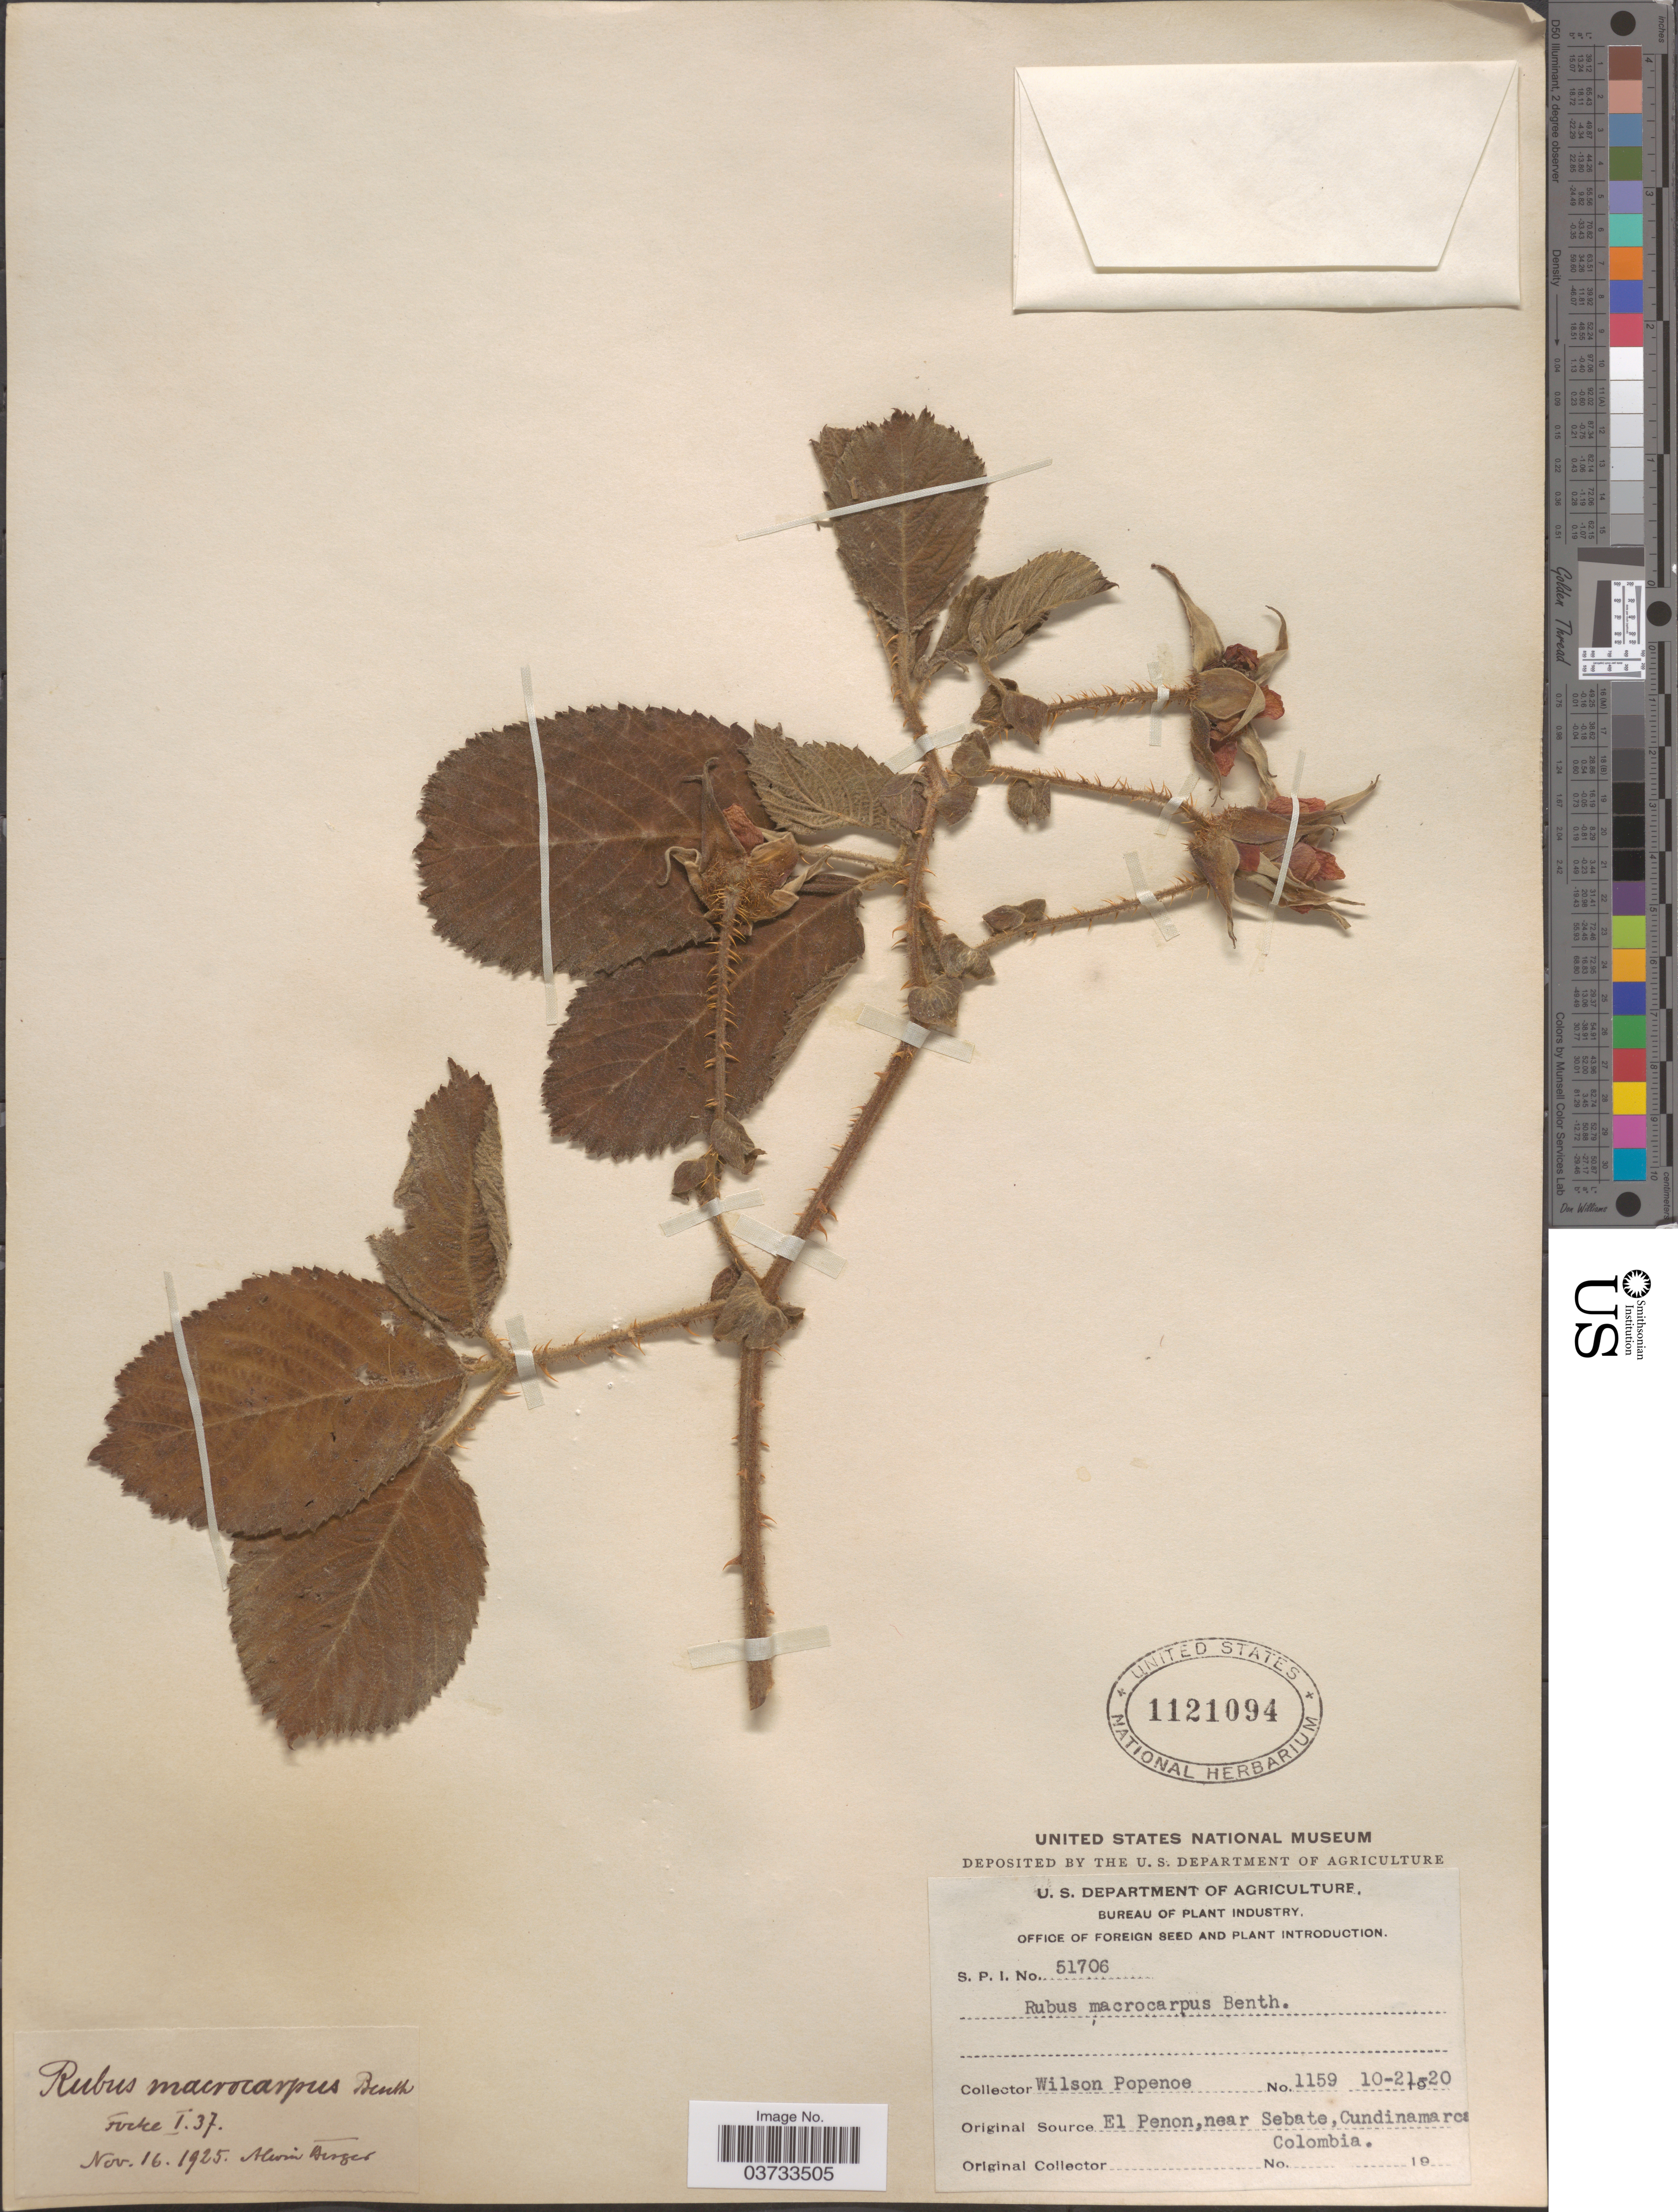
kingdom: Plantae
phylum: Tracheophyta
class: Magnoliopsida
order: Rosales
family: Rosaceae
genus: Rubus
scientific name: Rubus macrocarpus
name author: King ex C.B. Clarke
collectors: F. Popenoe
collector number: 1159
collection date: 1920-10-21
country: Colombia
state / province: Cundinamarca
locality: El Penon,near Sebate.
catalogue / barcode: US 1121094